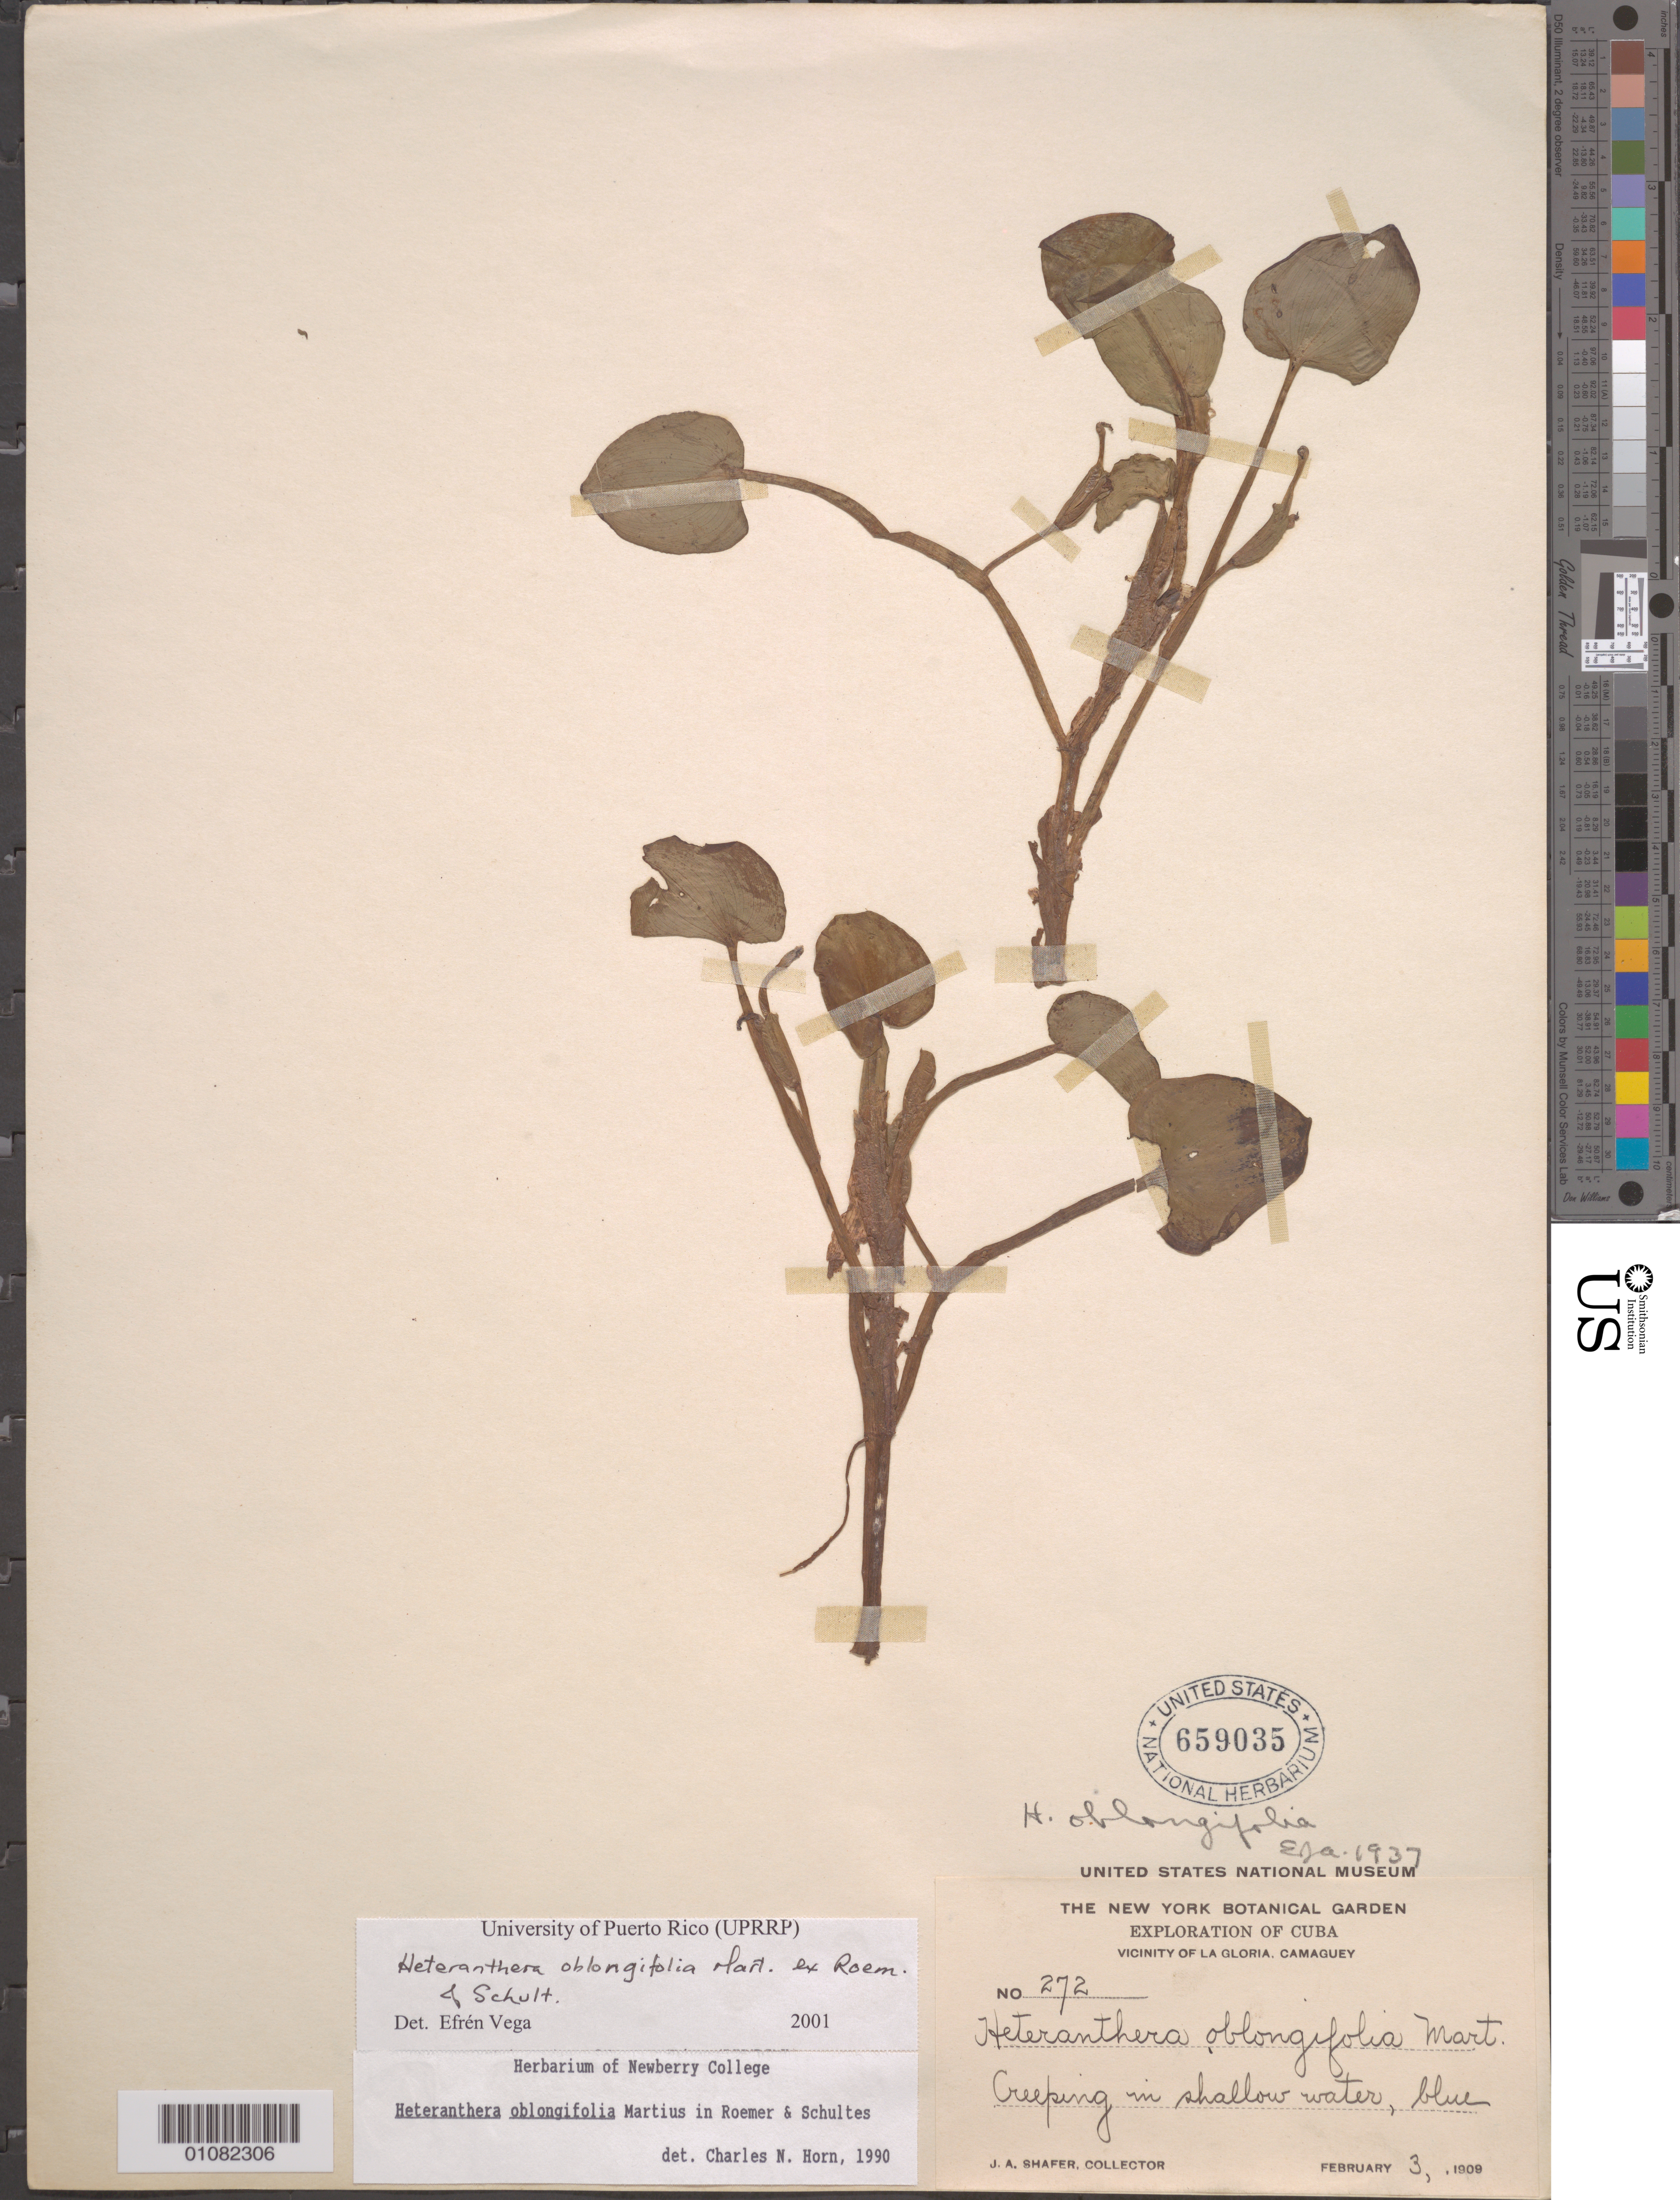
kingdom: Plantae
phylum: Tracheophyta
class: Liliopsida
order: Commelinales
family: Pontederiaceae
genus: Heteranthera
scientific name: Heteranthera oblongifolia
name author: Mart.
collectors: J. A. Shafer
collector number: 272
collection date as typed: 03 Feb 1909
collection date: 1909-02-03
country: Cuba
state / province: Camagüey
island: Cuba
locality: Vicinity of La Gloria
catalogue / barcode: US 659035